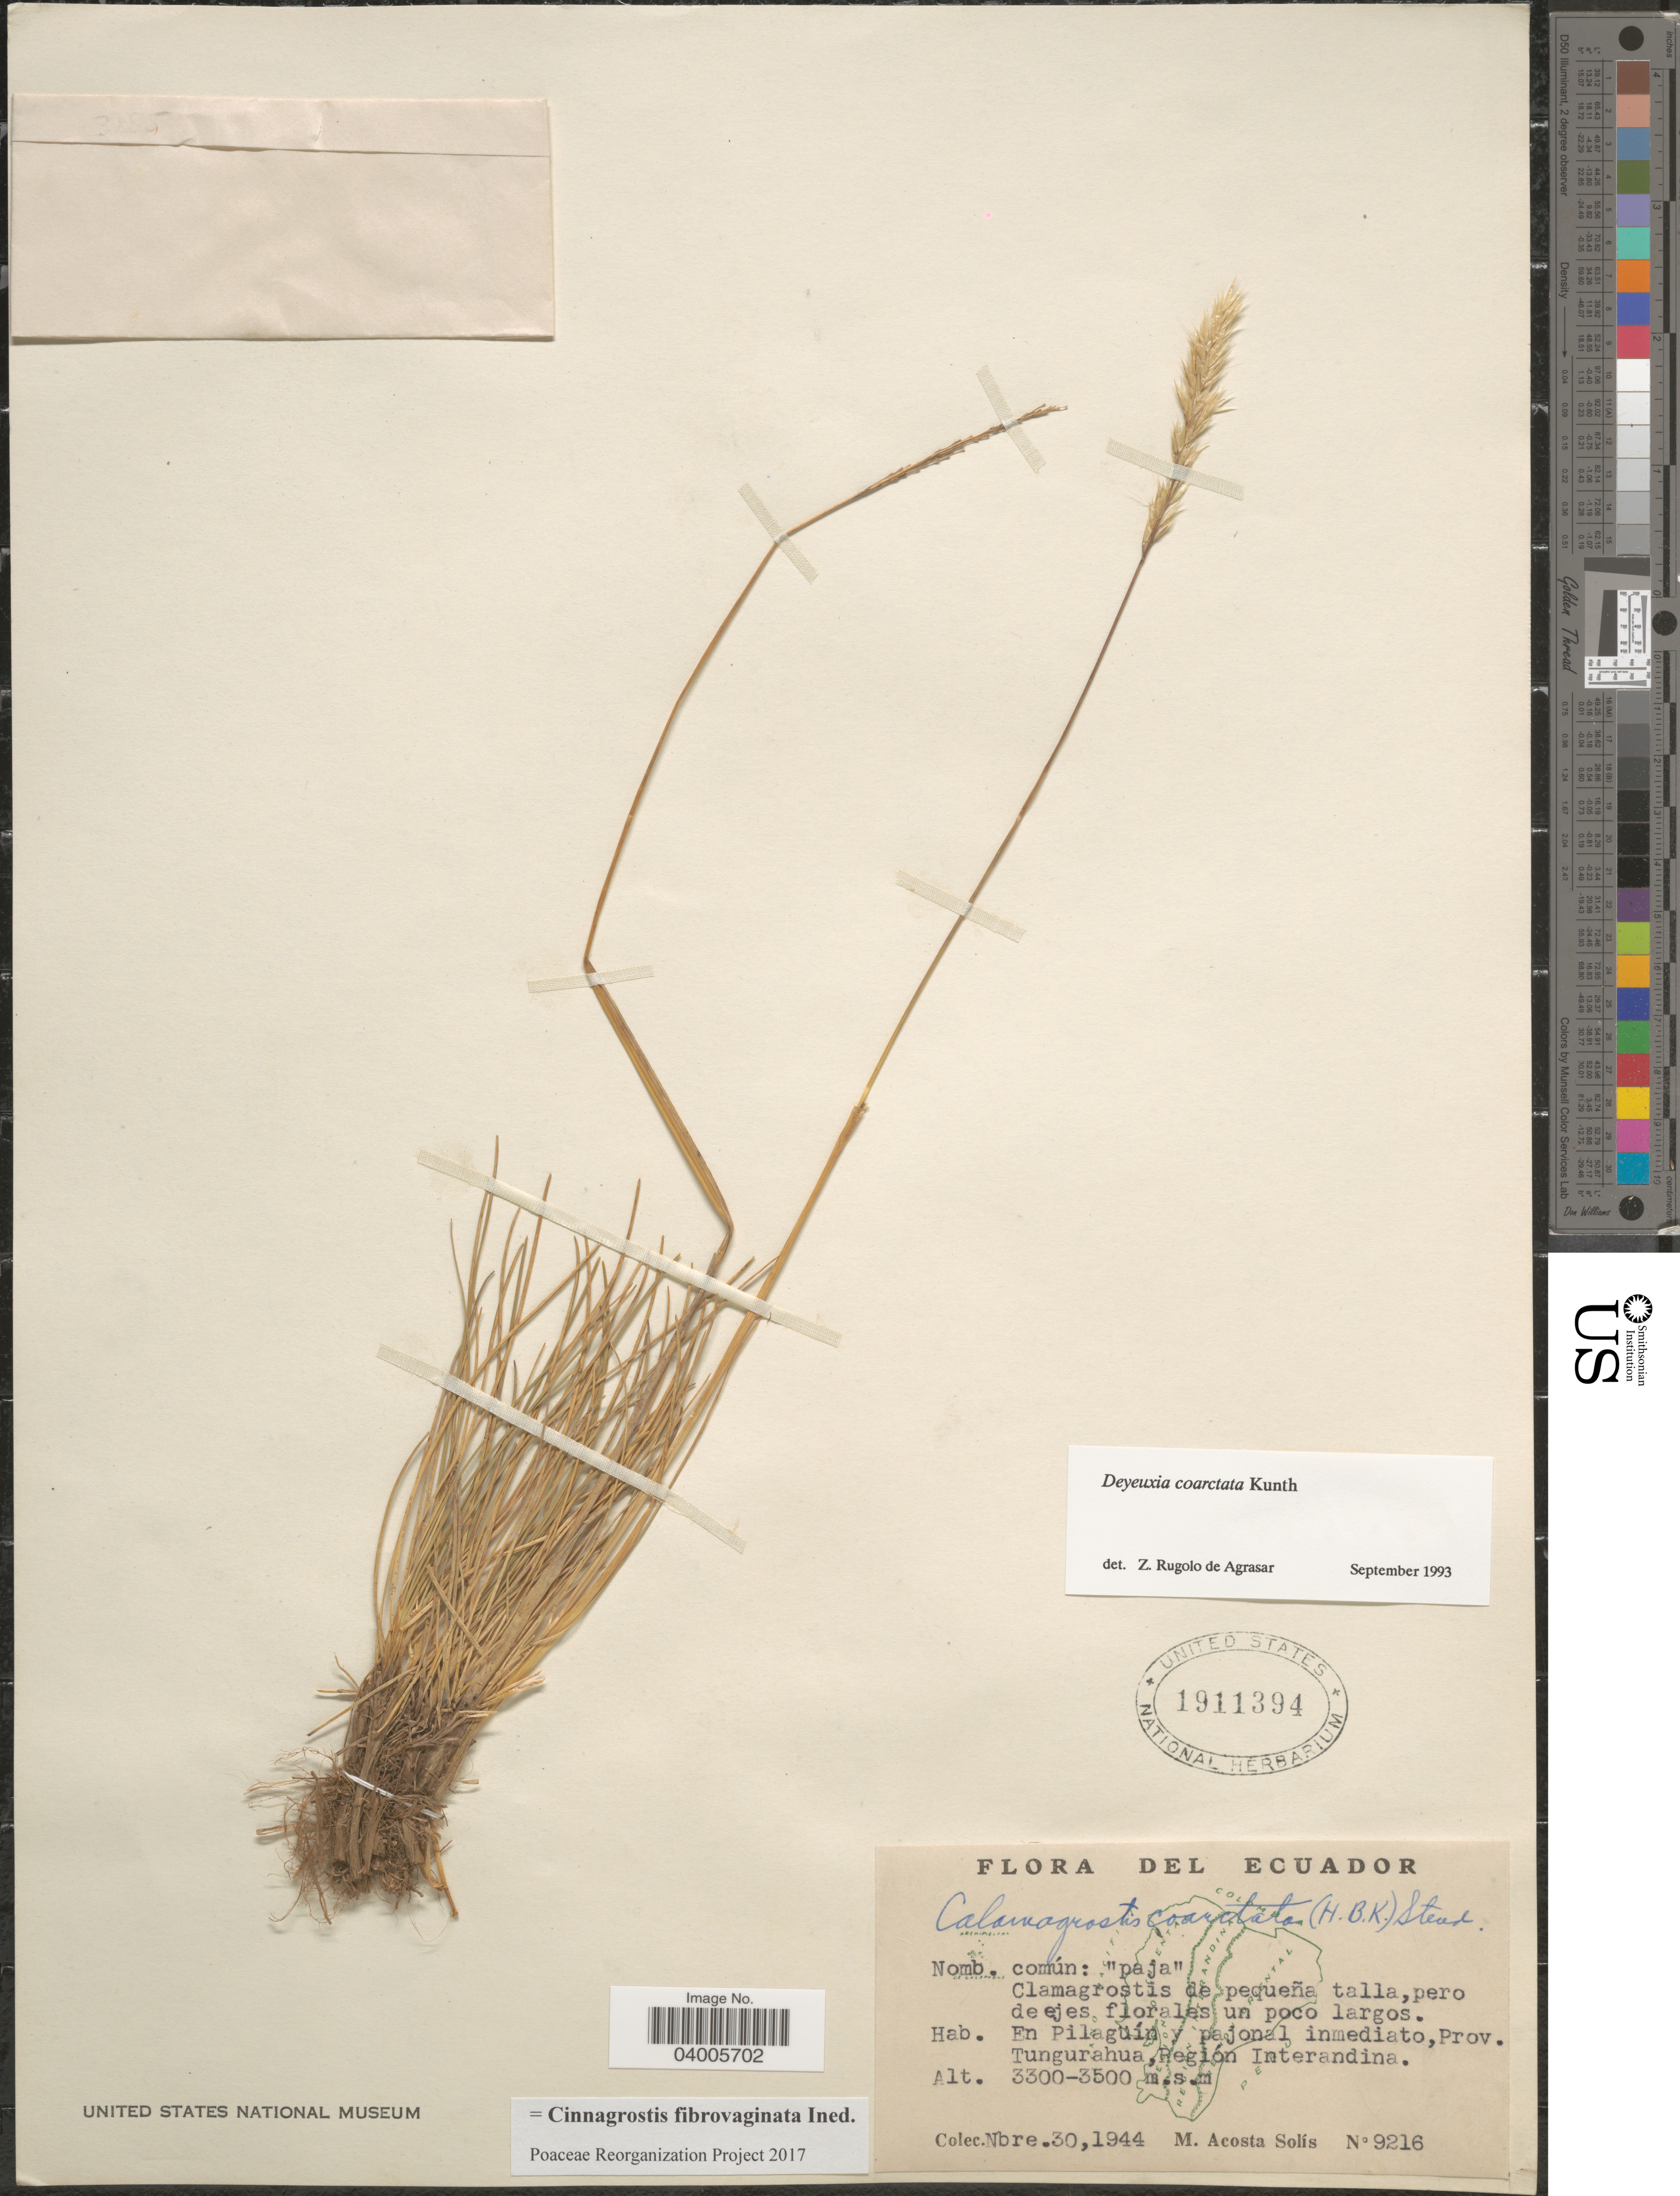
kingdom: Plantae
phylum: Tracheophyta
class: Liliopsida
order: Poales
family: Poaceae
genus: Cinnagrostis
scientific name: Cinnagrostis coarctata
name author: (Kunth) P.M. Peterson et al.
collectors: M. Acosta Solis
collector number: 9216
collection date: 1944-11-30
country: Ecuador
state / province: Tungurahua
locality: En Pilaguín y pajonal inmediato, Región Interandina.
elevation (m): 3300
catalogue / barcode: US 1911394